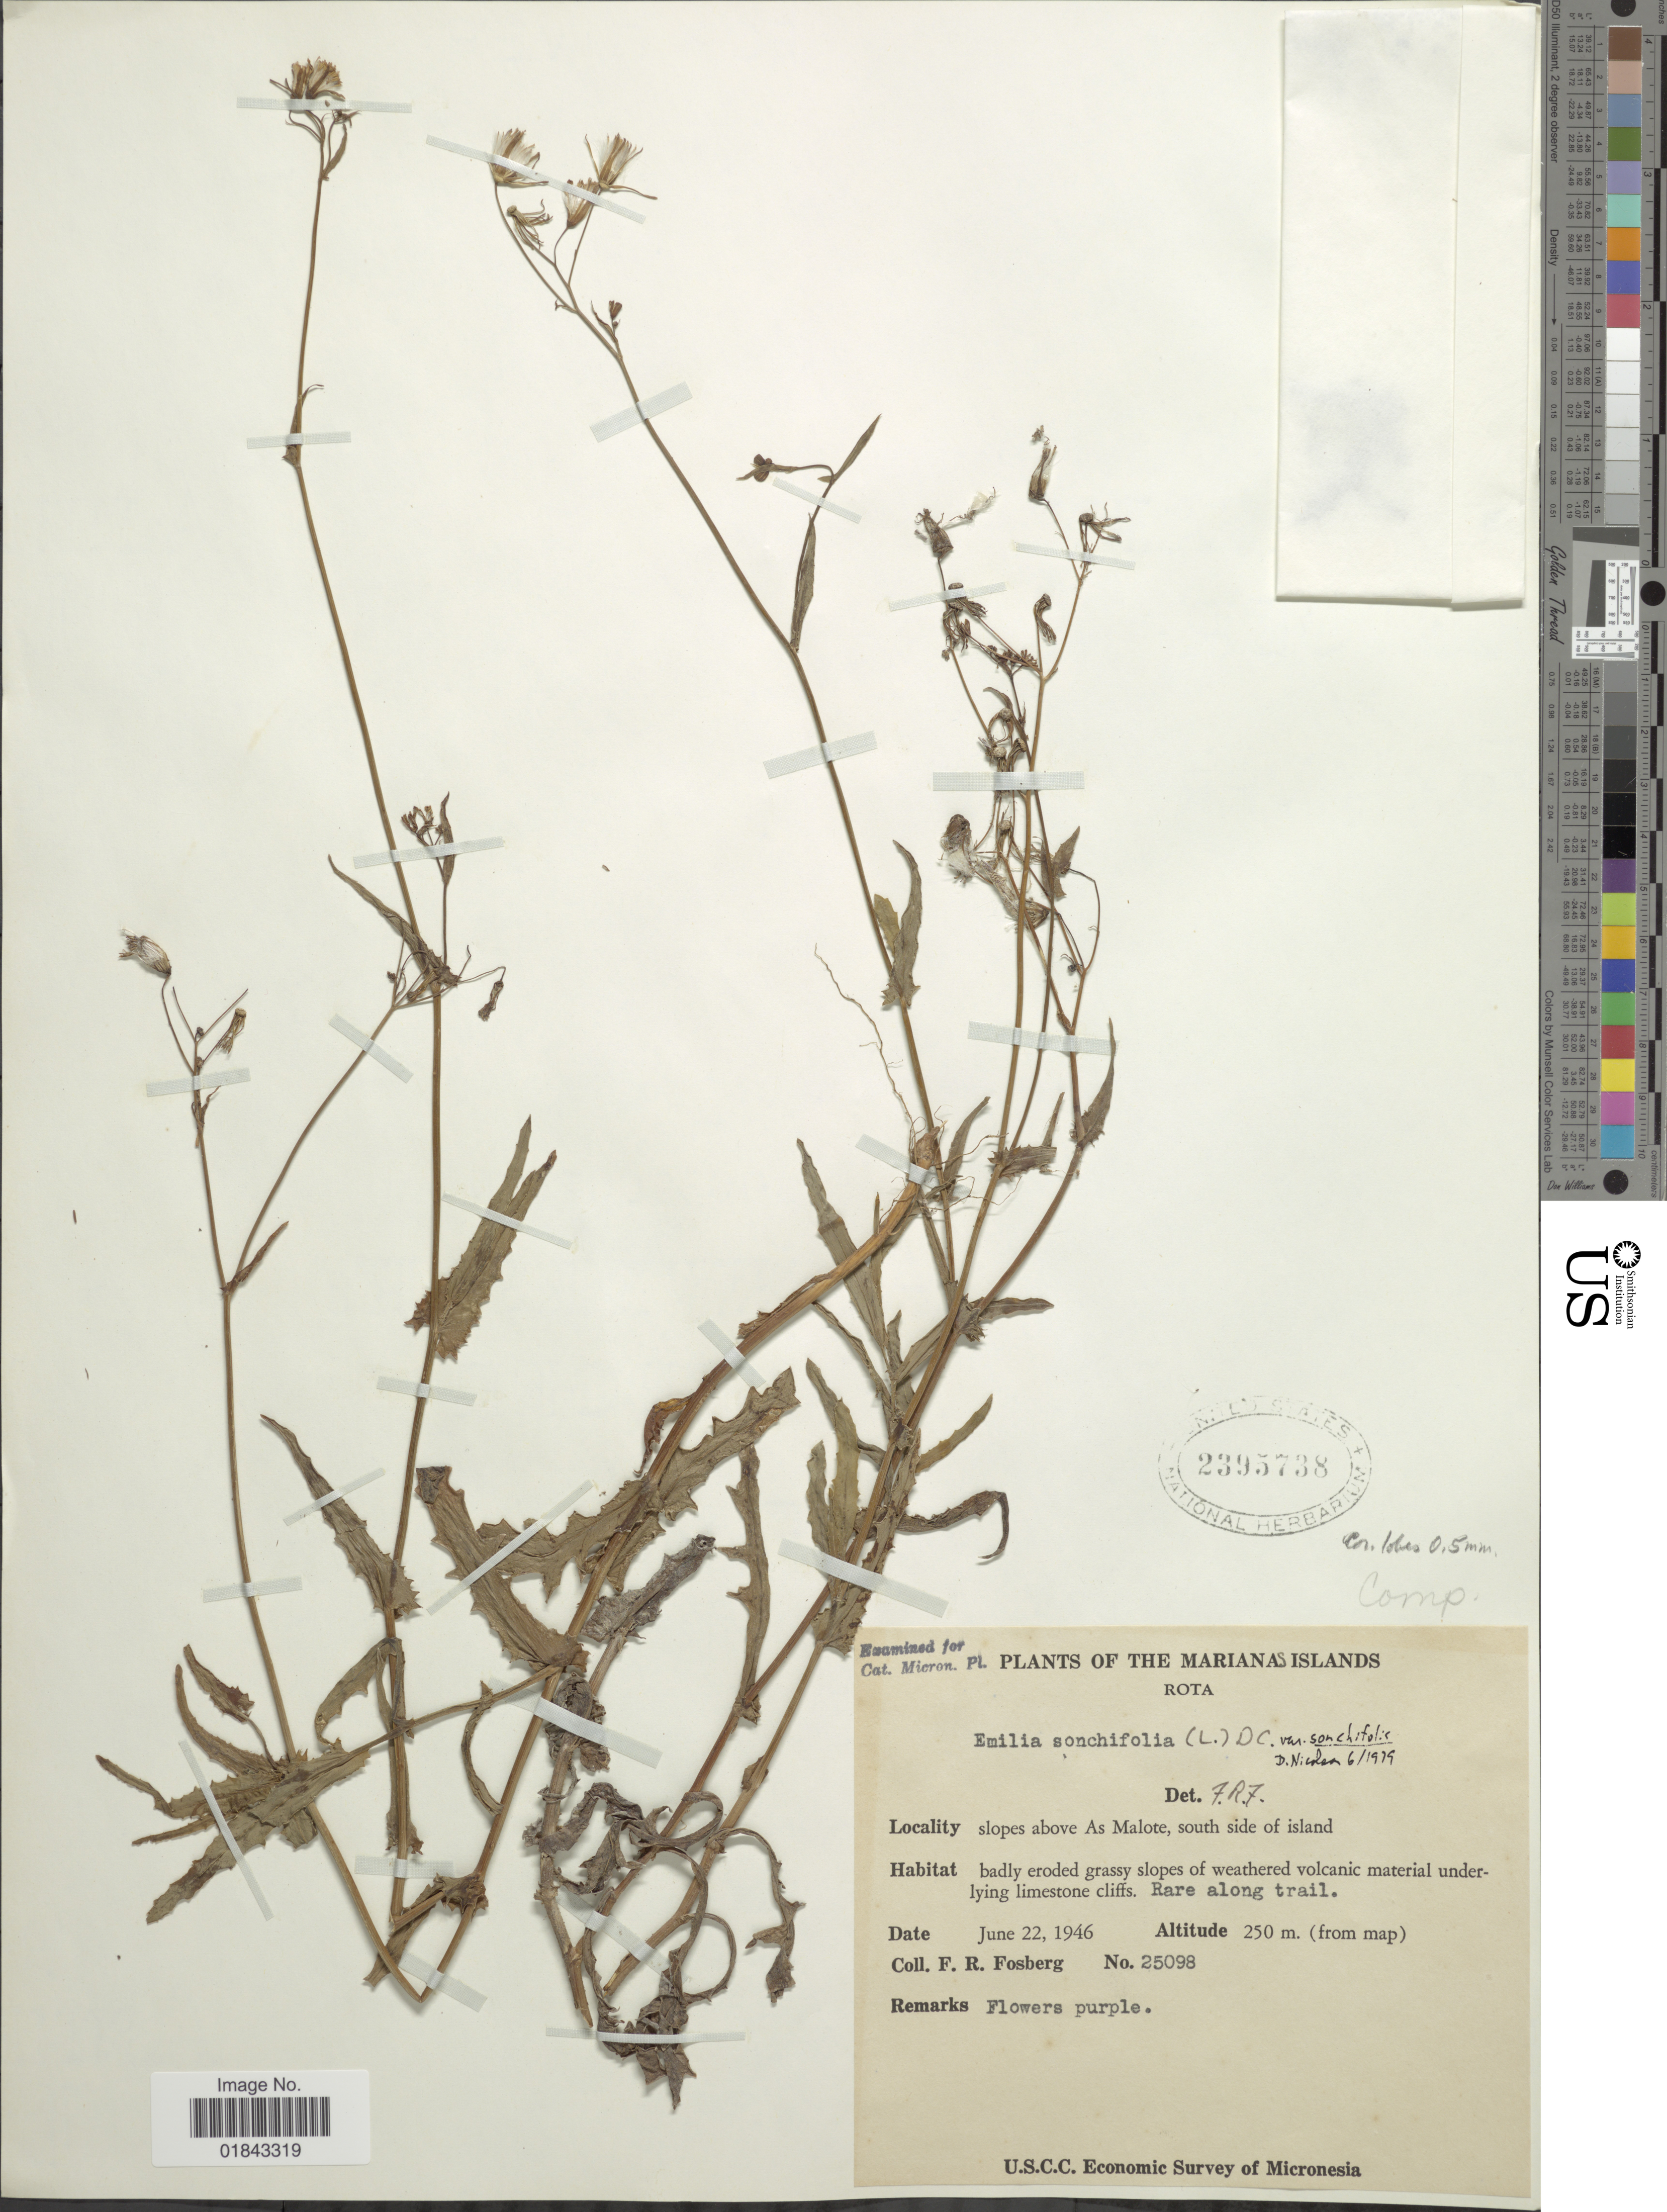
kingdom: Plantae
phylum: Tracheophyta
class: Magnoliopsida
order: Asterales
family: Asteraceae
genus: Emilia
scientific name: Emilia sonchifolia var. sonchifolia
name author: (L.) DC.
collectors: F. R. Fosberg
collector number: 25098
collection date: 1946-06-22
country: Northern Mariana Islands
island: Rota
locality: Rota, slopes above As Malote, south side of island, badly eroded grassy slopes of weathered volcanic material underlying limestone cliffs, rare along trail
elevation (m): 250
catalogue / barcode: US 2395738